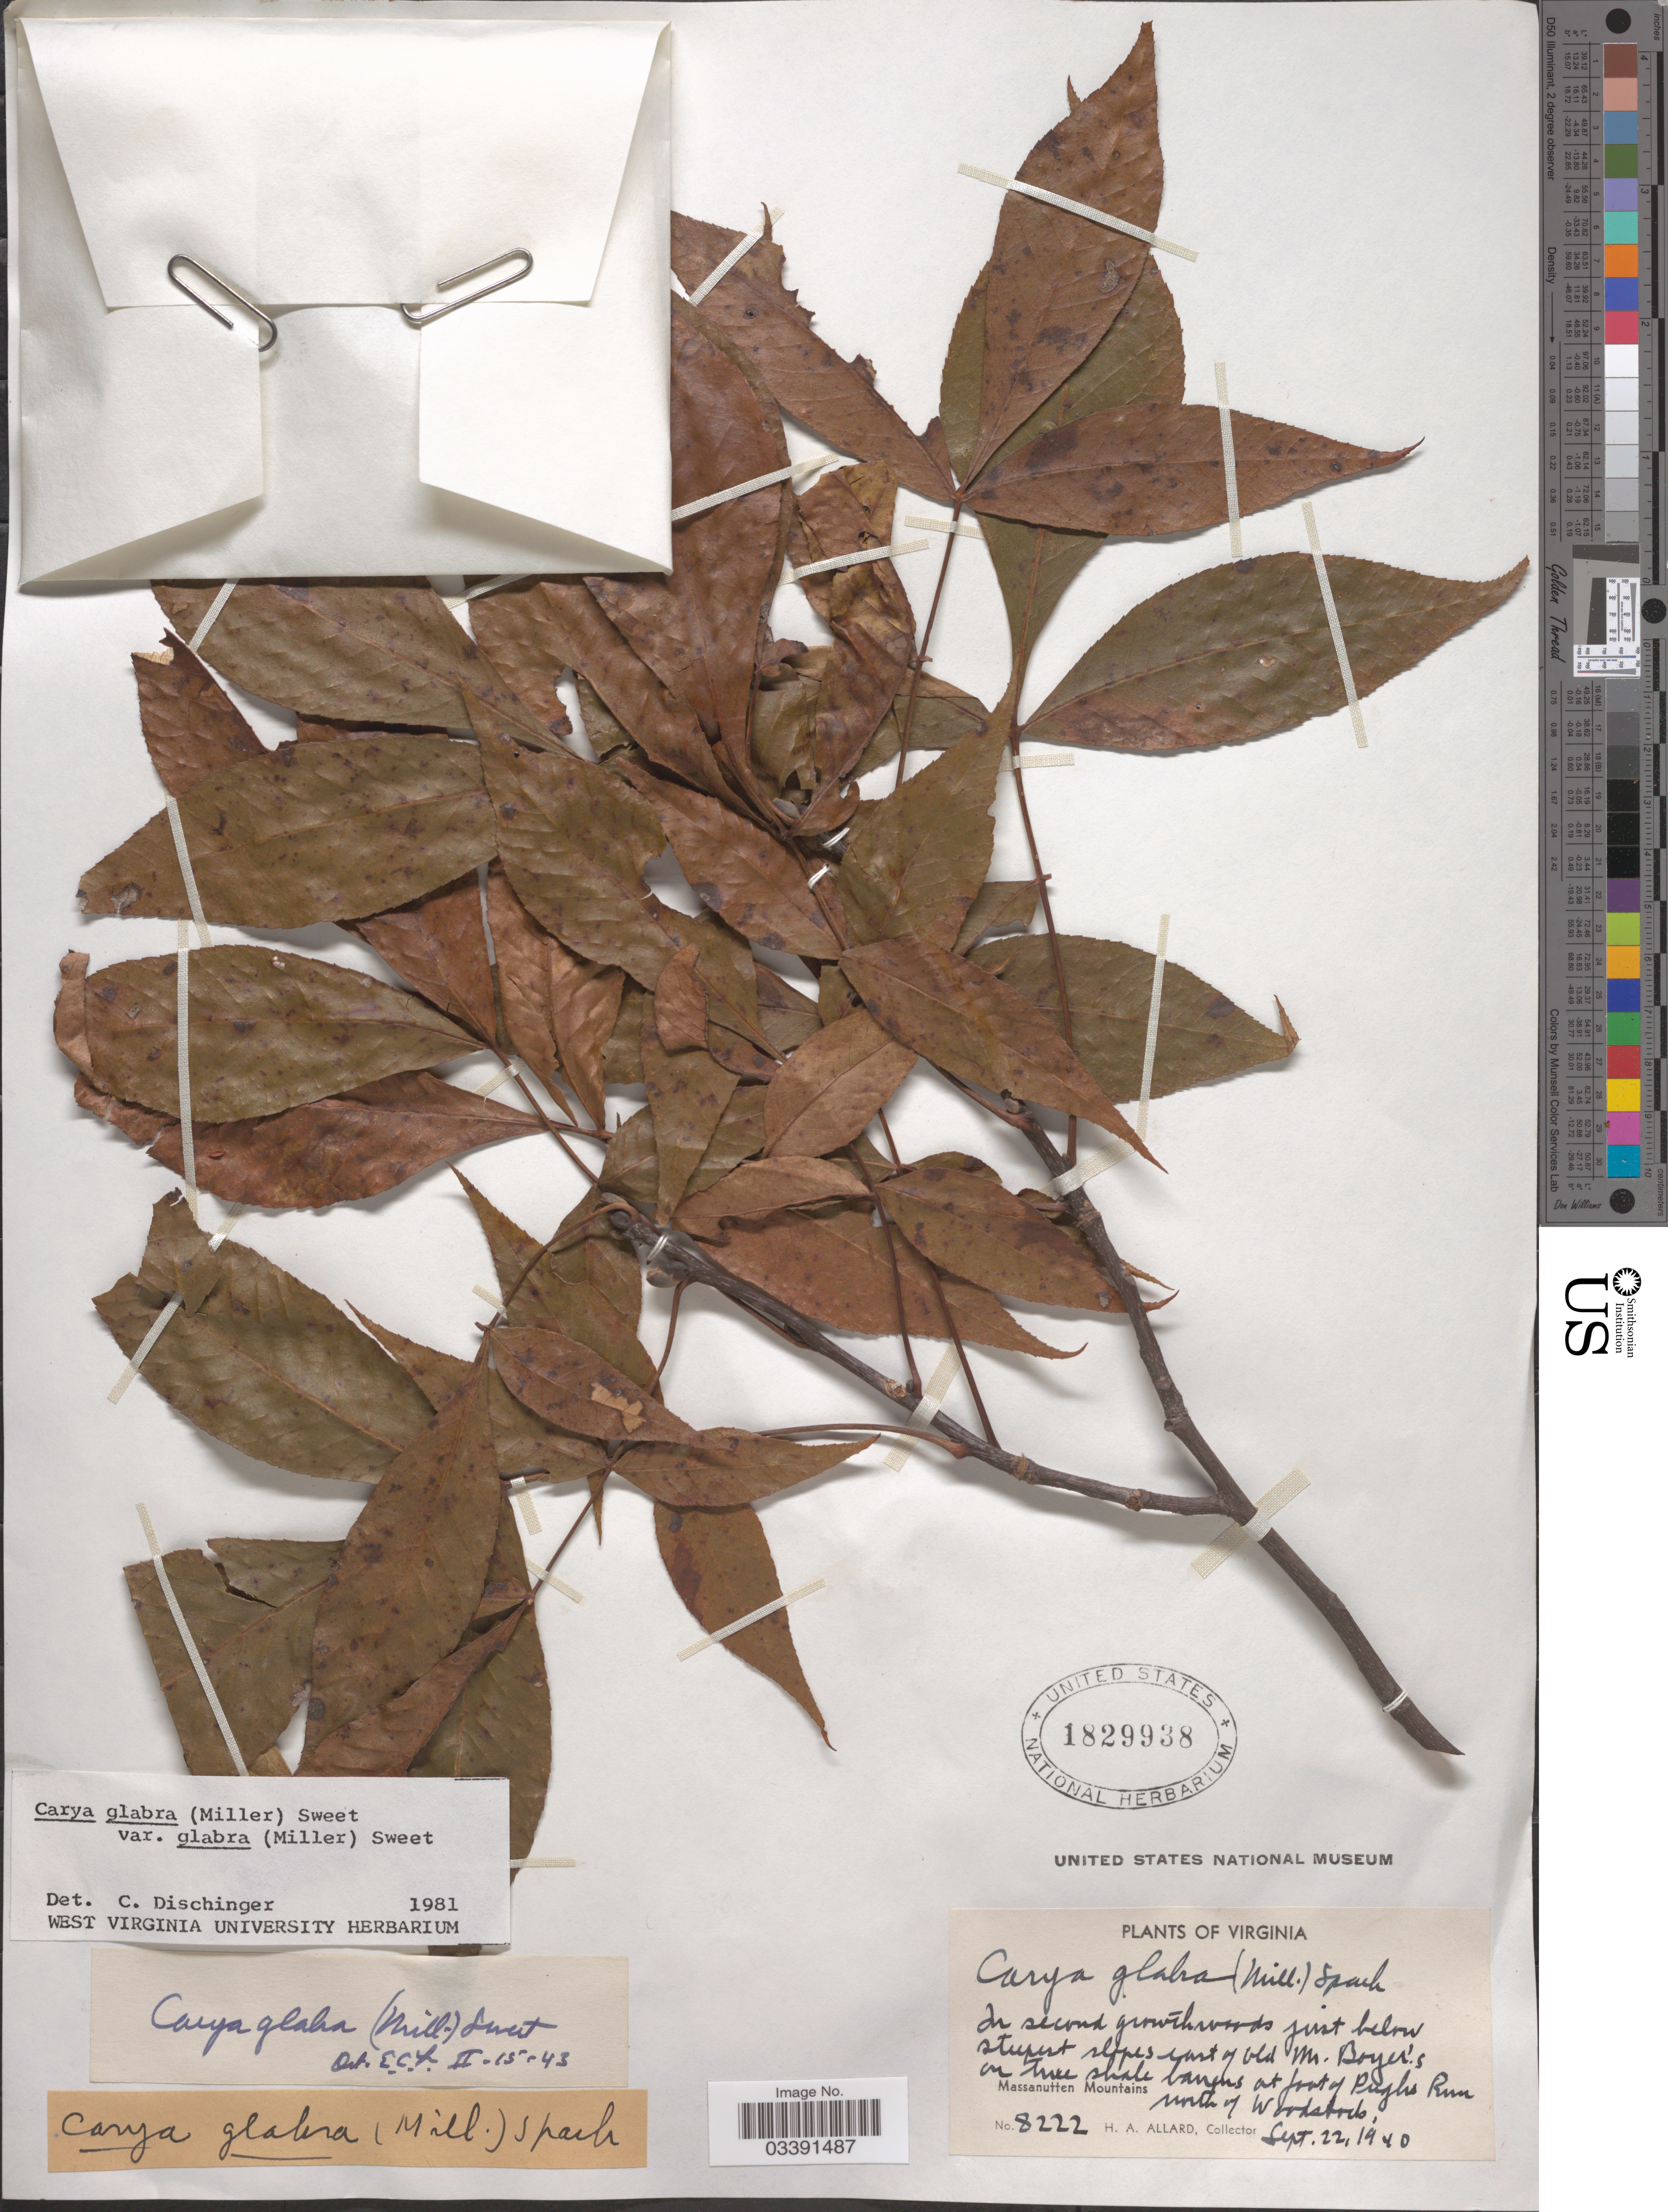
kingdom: Plantae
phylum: Tracheophyta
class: Magnoliopsida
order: Fagales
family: Juglandaceae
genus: Carya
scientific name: Carya glabra var. glabra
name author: (Mill.) Sweet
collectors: H. A. Allard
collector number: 8222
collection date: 1940-09-22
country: United States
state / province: Virginia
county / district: Shenandoah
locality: East of Old Mr. Boyer's on true shale barrens at foot of Pugh's Run north of Woodstocks. Massanutten Mountains.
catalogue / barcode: US 1829938